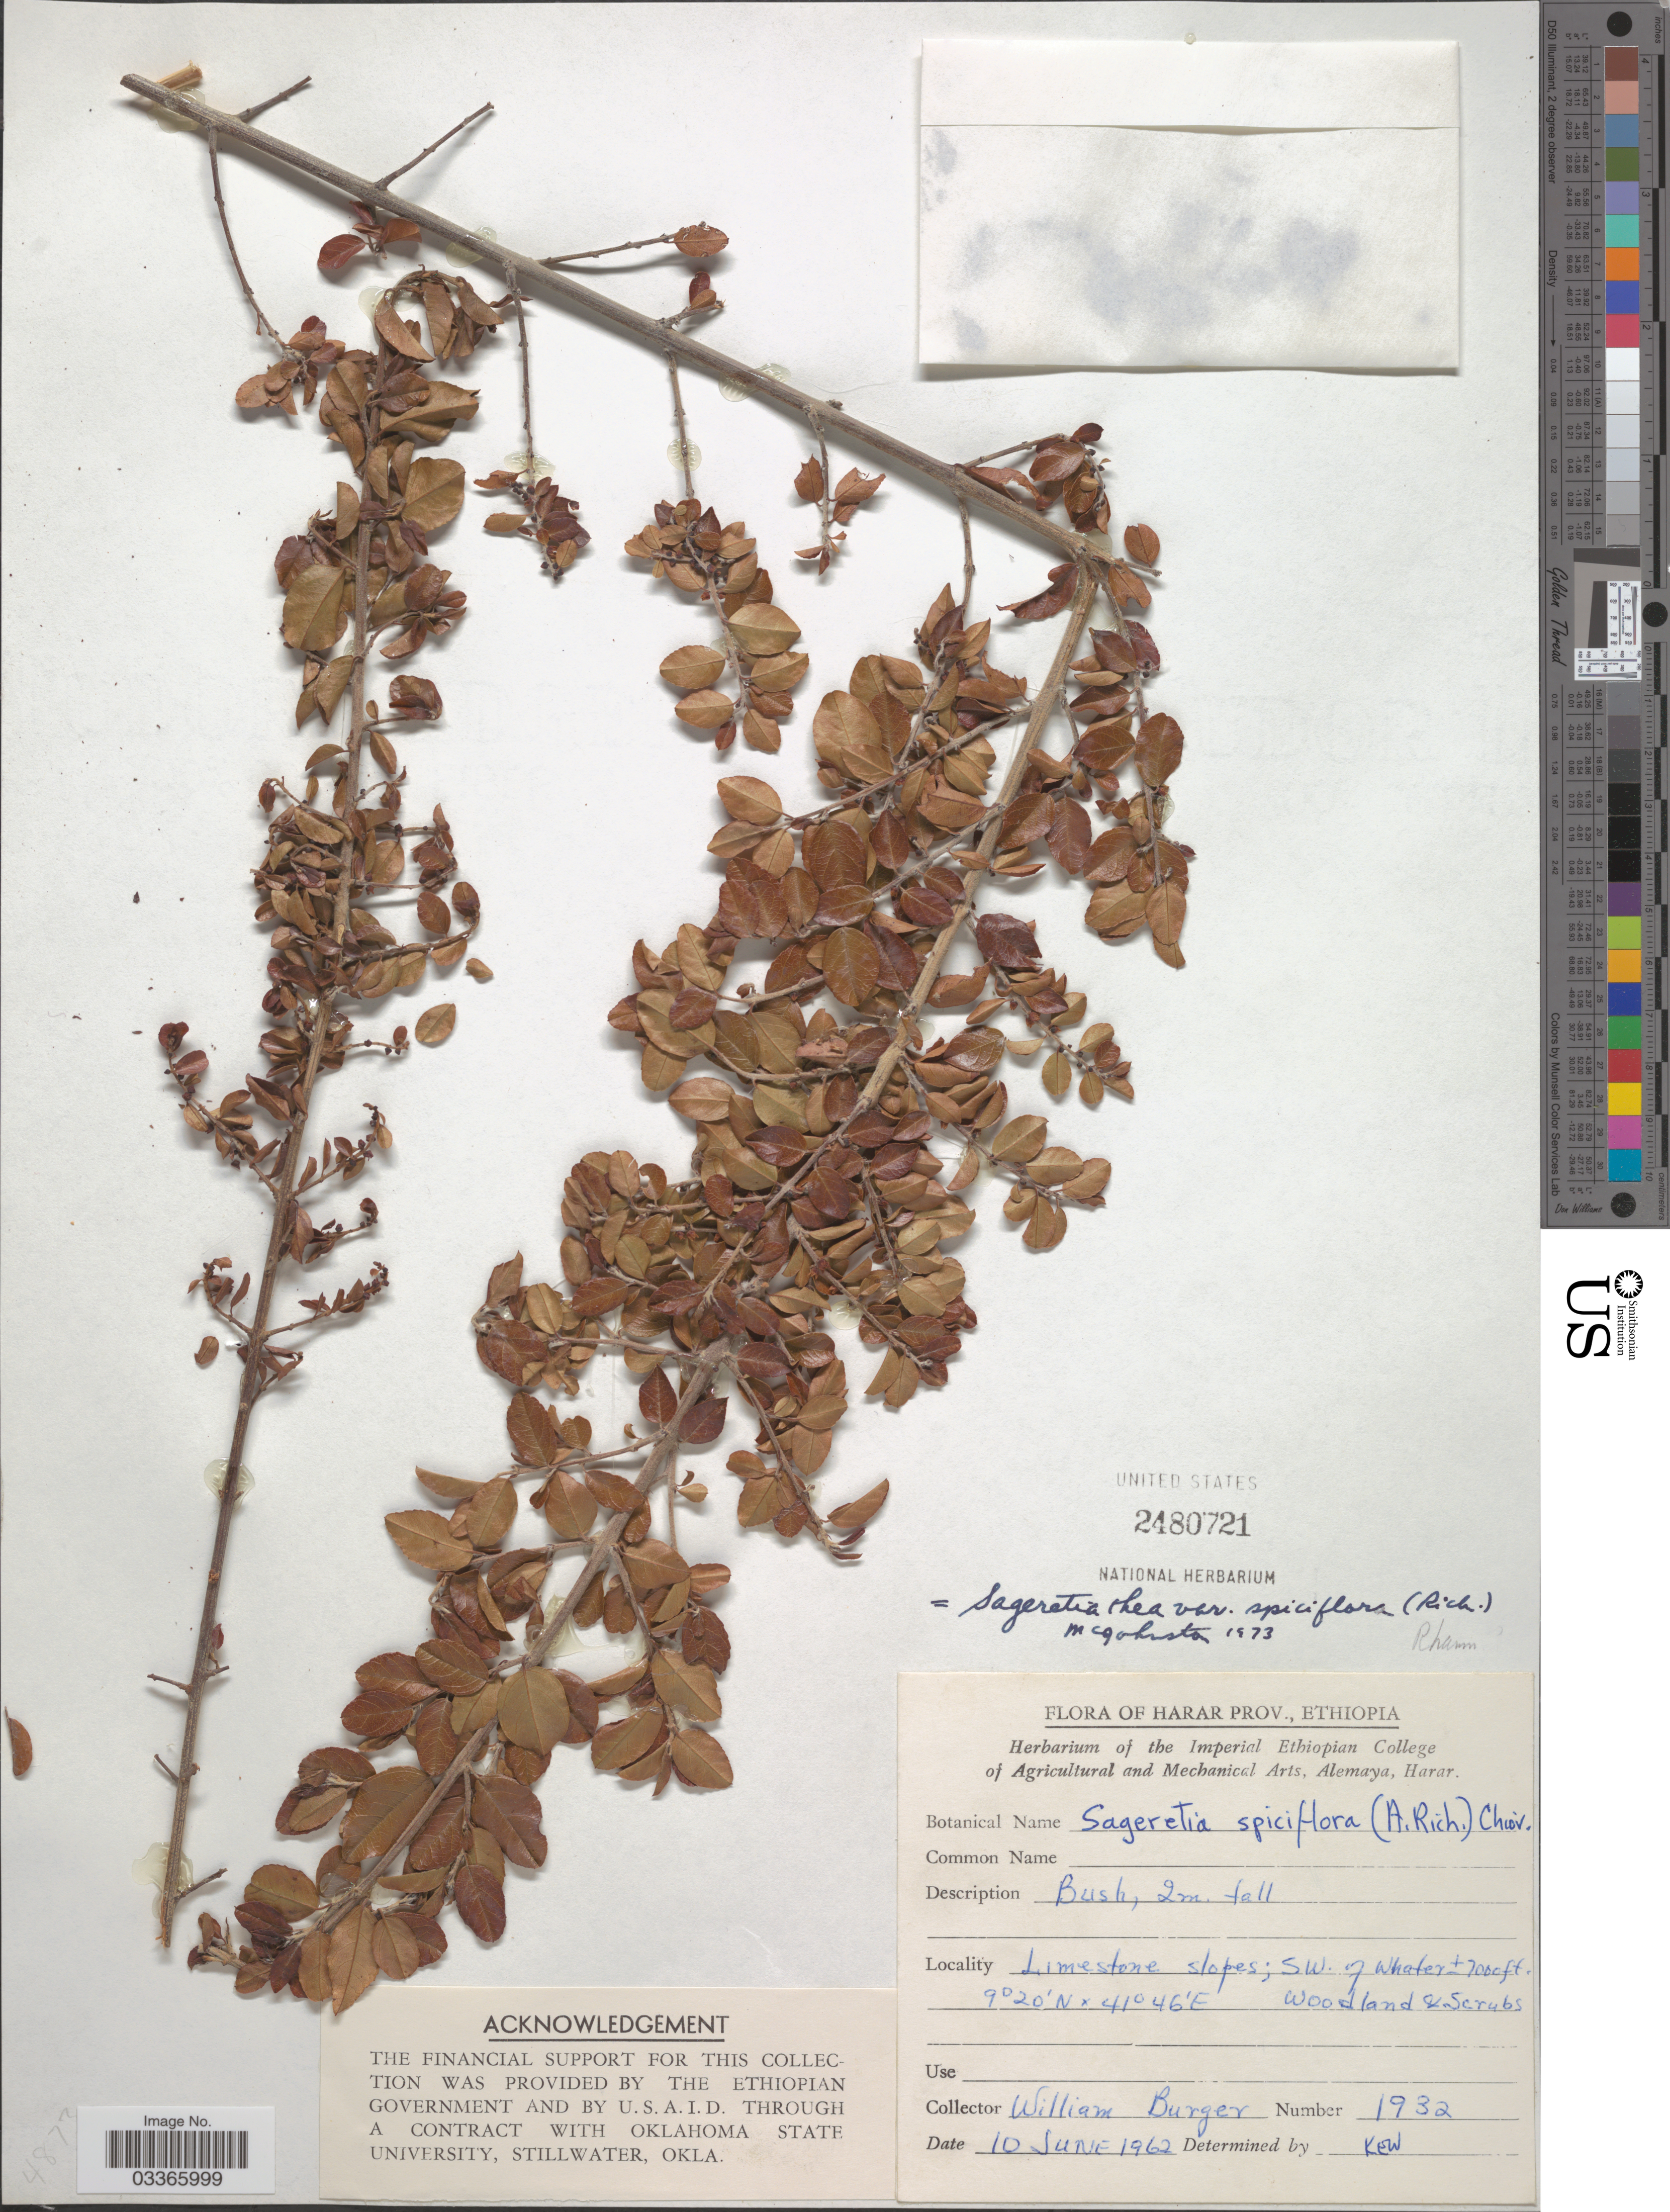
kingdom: Plantae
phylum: Tracheophyta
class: Magnoliopsida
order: Rosales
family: Rhamnaceae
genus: Sageretia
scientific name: Sageretia thea var. spiciflora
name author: (A. Rich.) M.C. Johnst.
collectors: W. Burger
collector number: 1932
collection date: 1962-06-10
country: Ethiopia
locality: Harar Prov., S.W. of Whater.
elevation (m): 2134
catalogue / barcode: US 2480721